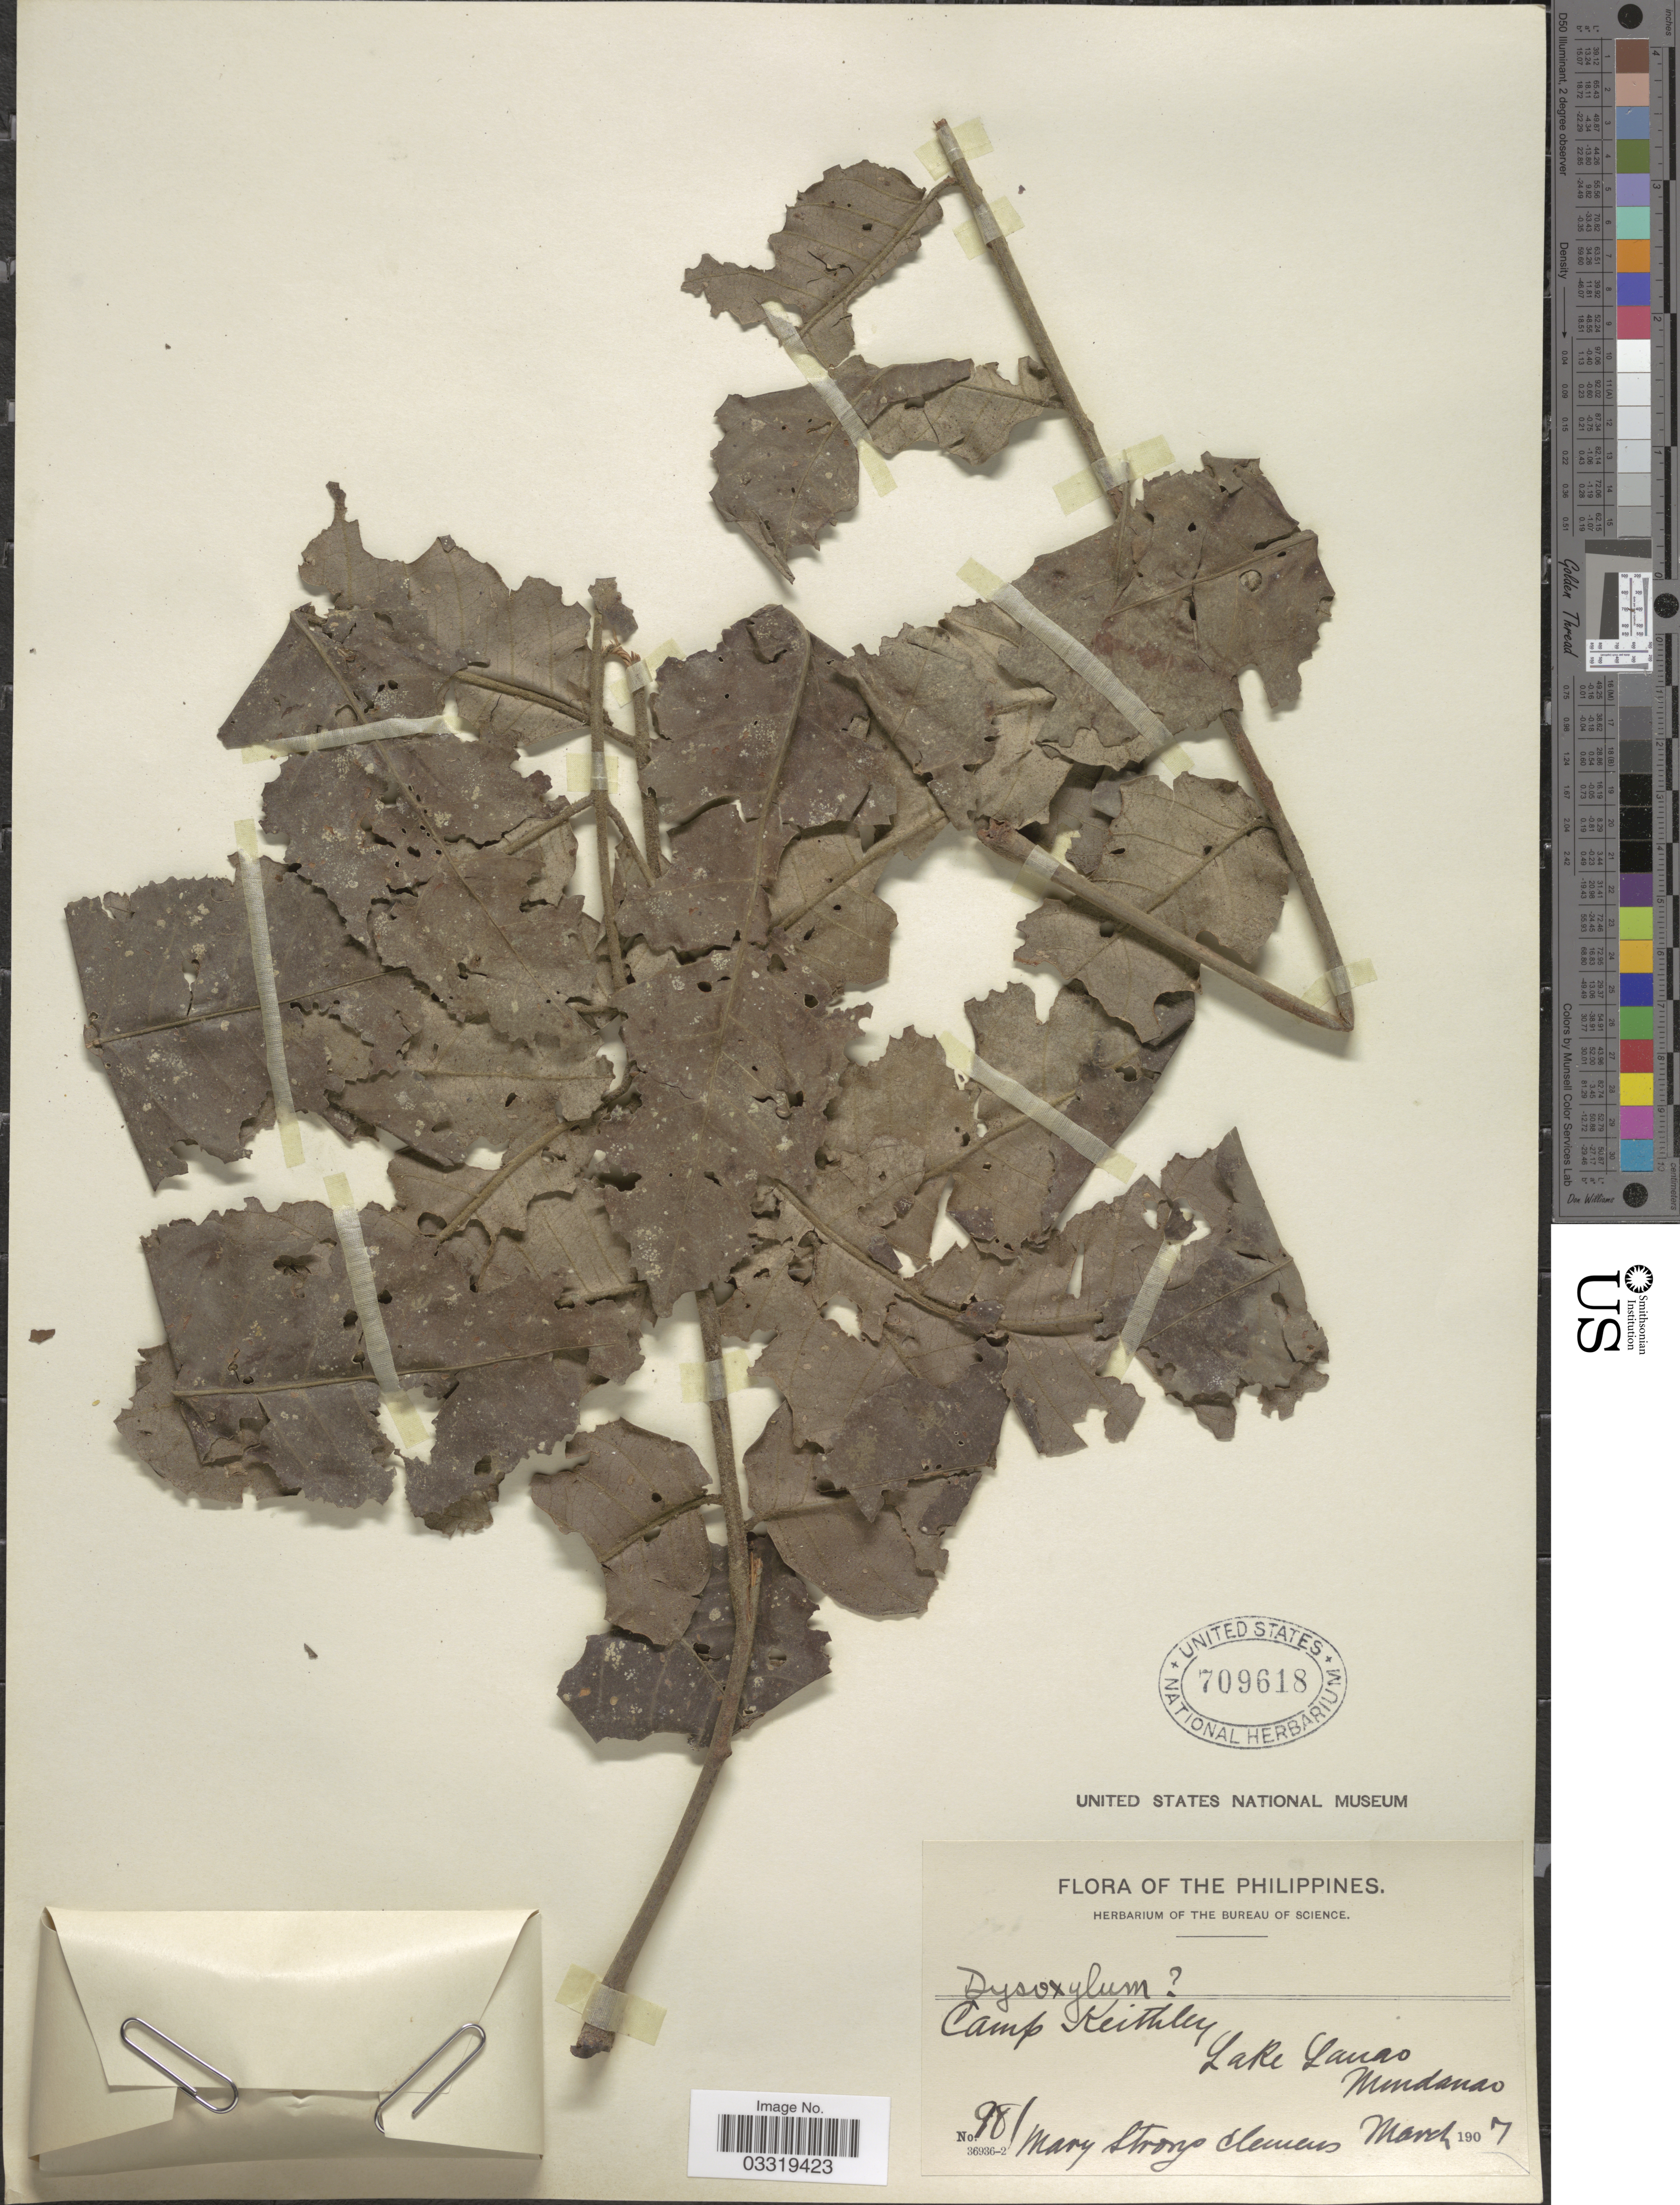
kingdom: Plantae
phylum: Tracheophyta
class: Magnoliopsida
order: Sapindales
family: Meliaceae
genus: Dysoxylum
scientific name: Dysoxylum sp.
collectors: M. S. Clemens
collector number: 98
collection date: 1907-03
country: Philippines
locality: Camp Keithley, Lake Lanao, Mindanao.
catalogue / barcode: US 709618